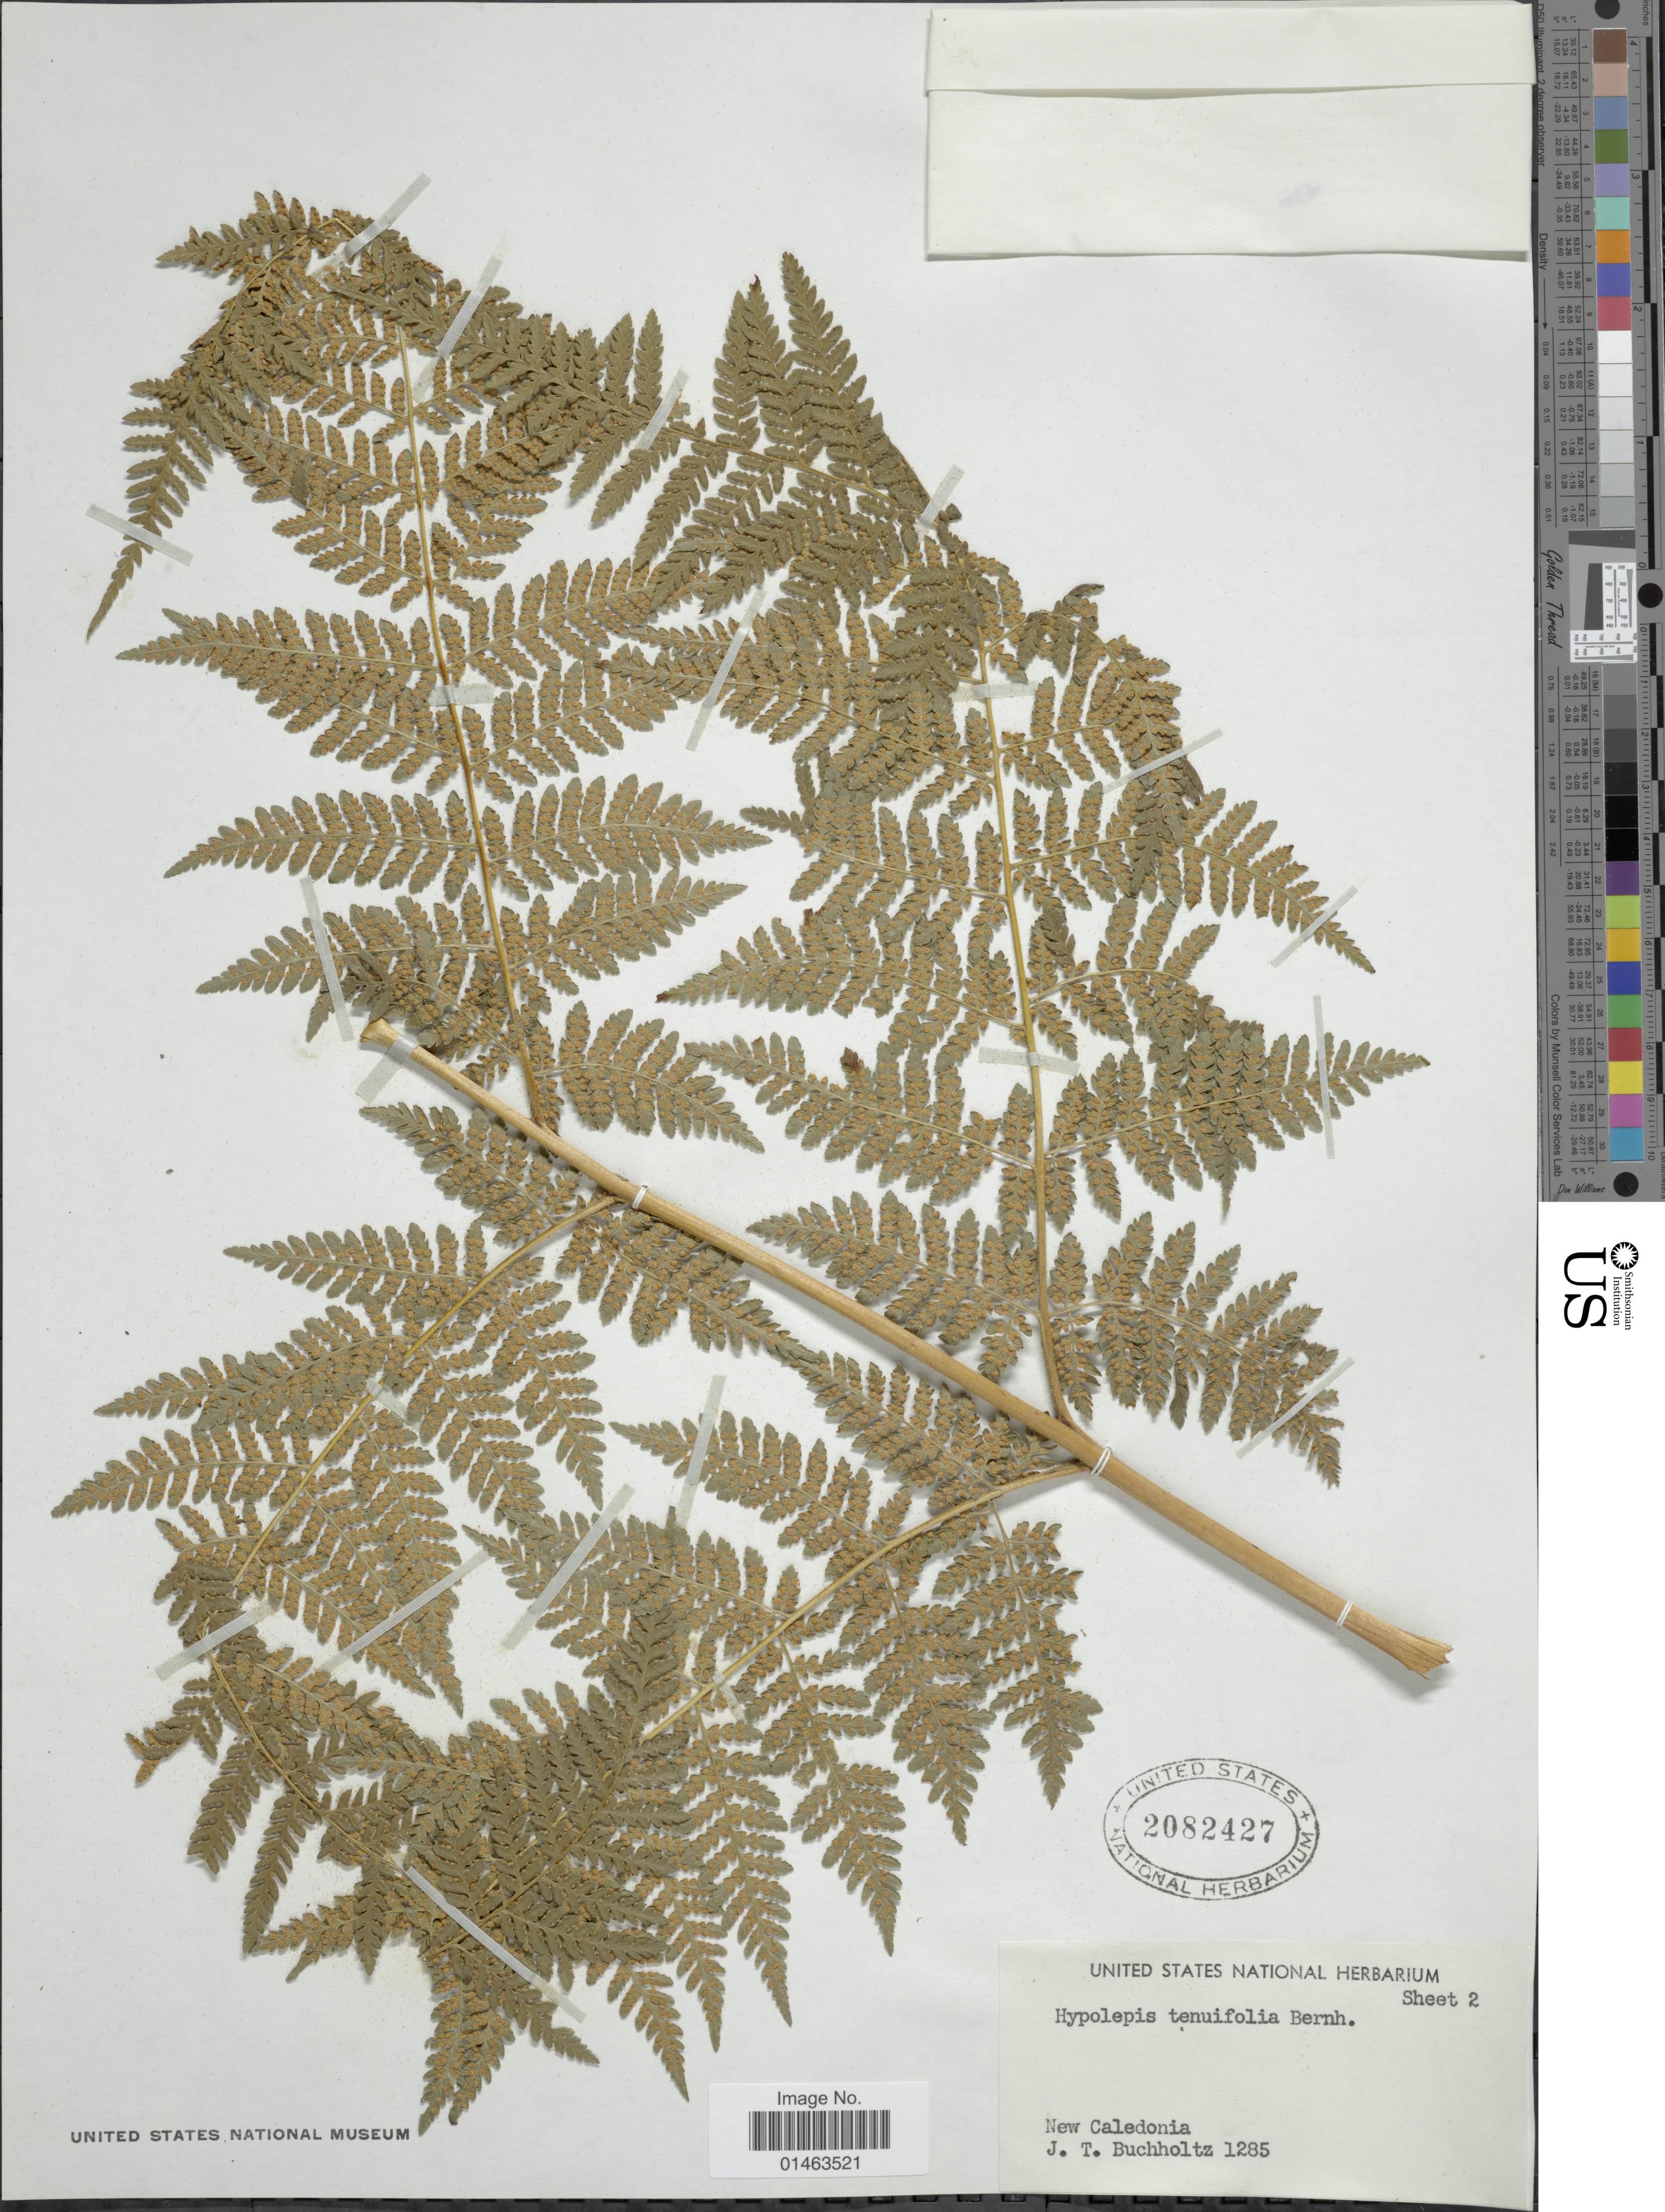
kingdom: Plantae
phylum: Tracheophyta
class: Polypodiopsida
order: Polypodiales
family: Dennstaedtiaceae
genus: Hypolepis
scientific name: Hypolepis tenuifolia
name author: (G. Forst.) Bernh.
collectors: J. T. Buchholz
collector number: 1285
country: New Caledonia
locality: New Caledonia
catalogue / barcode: US 2082427